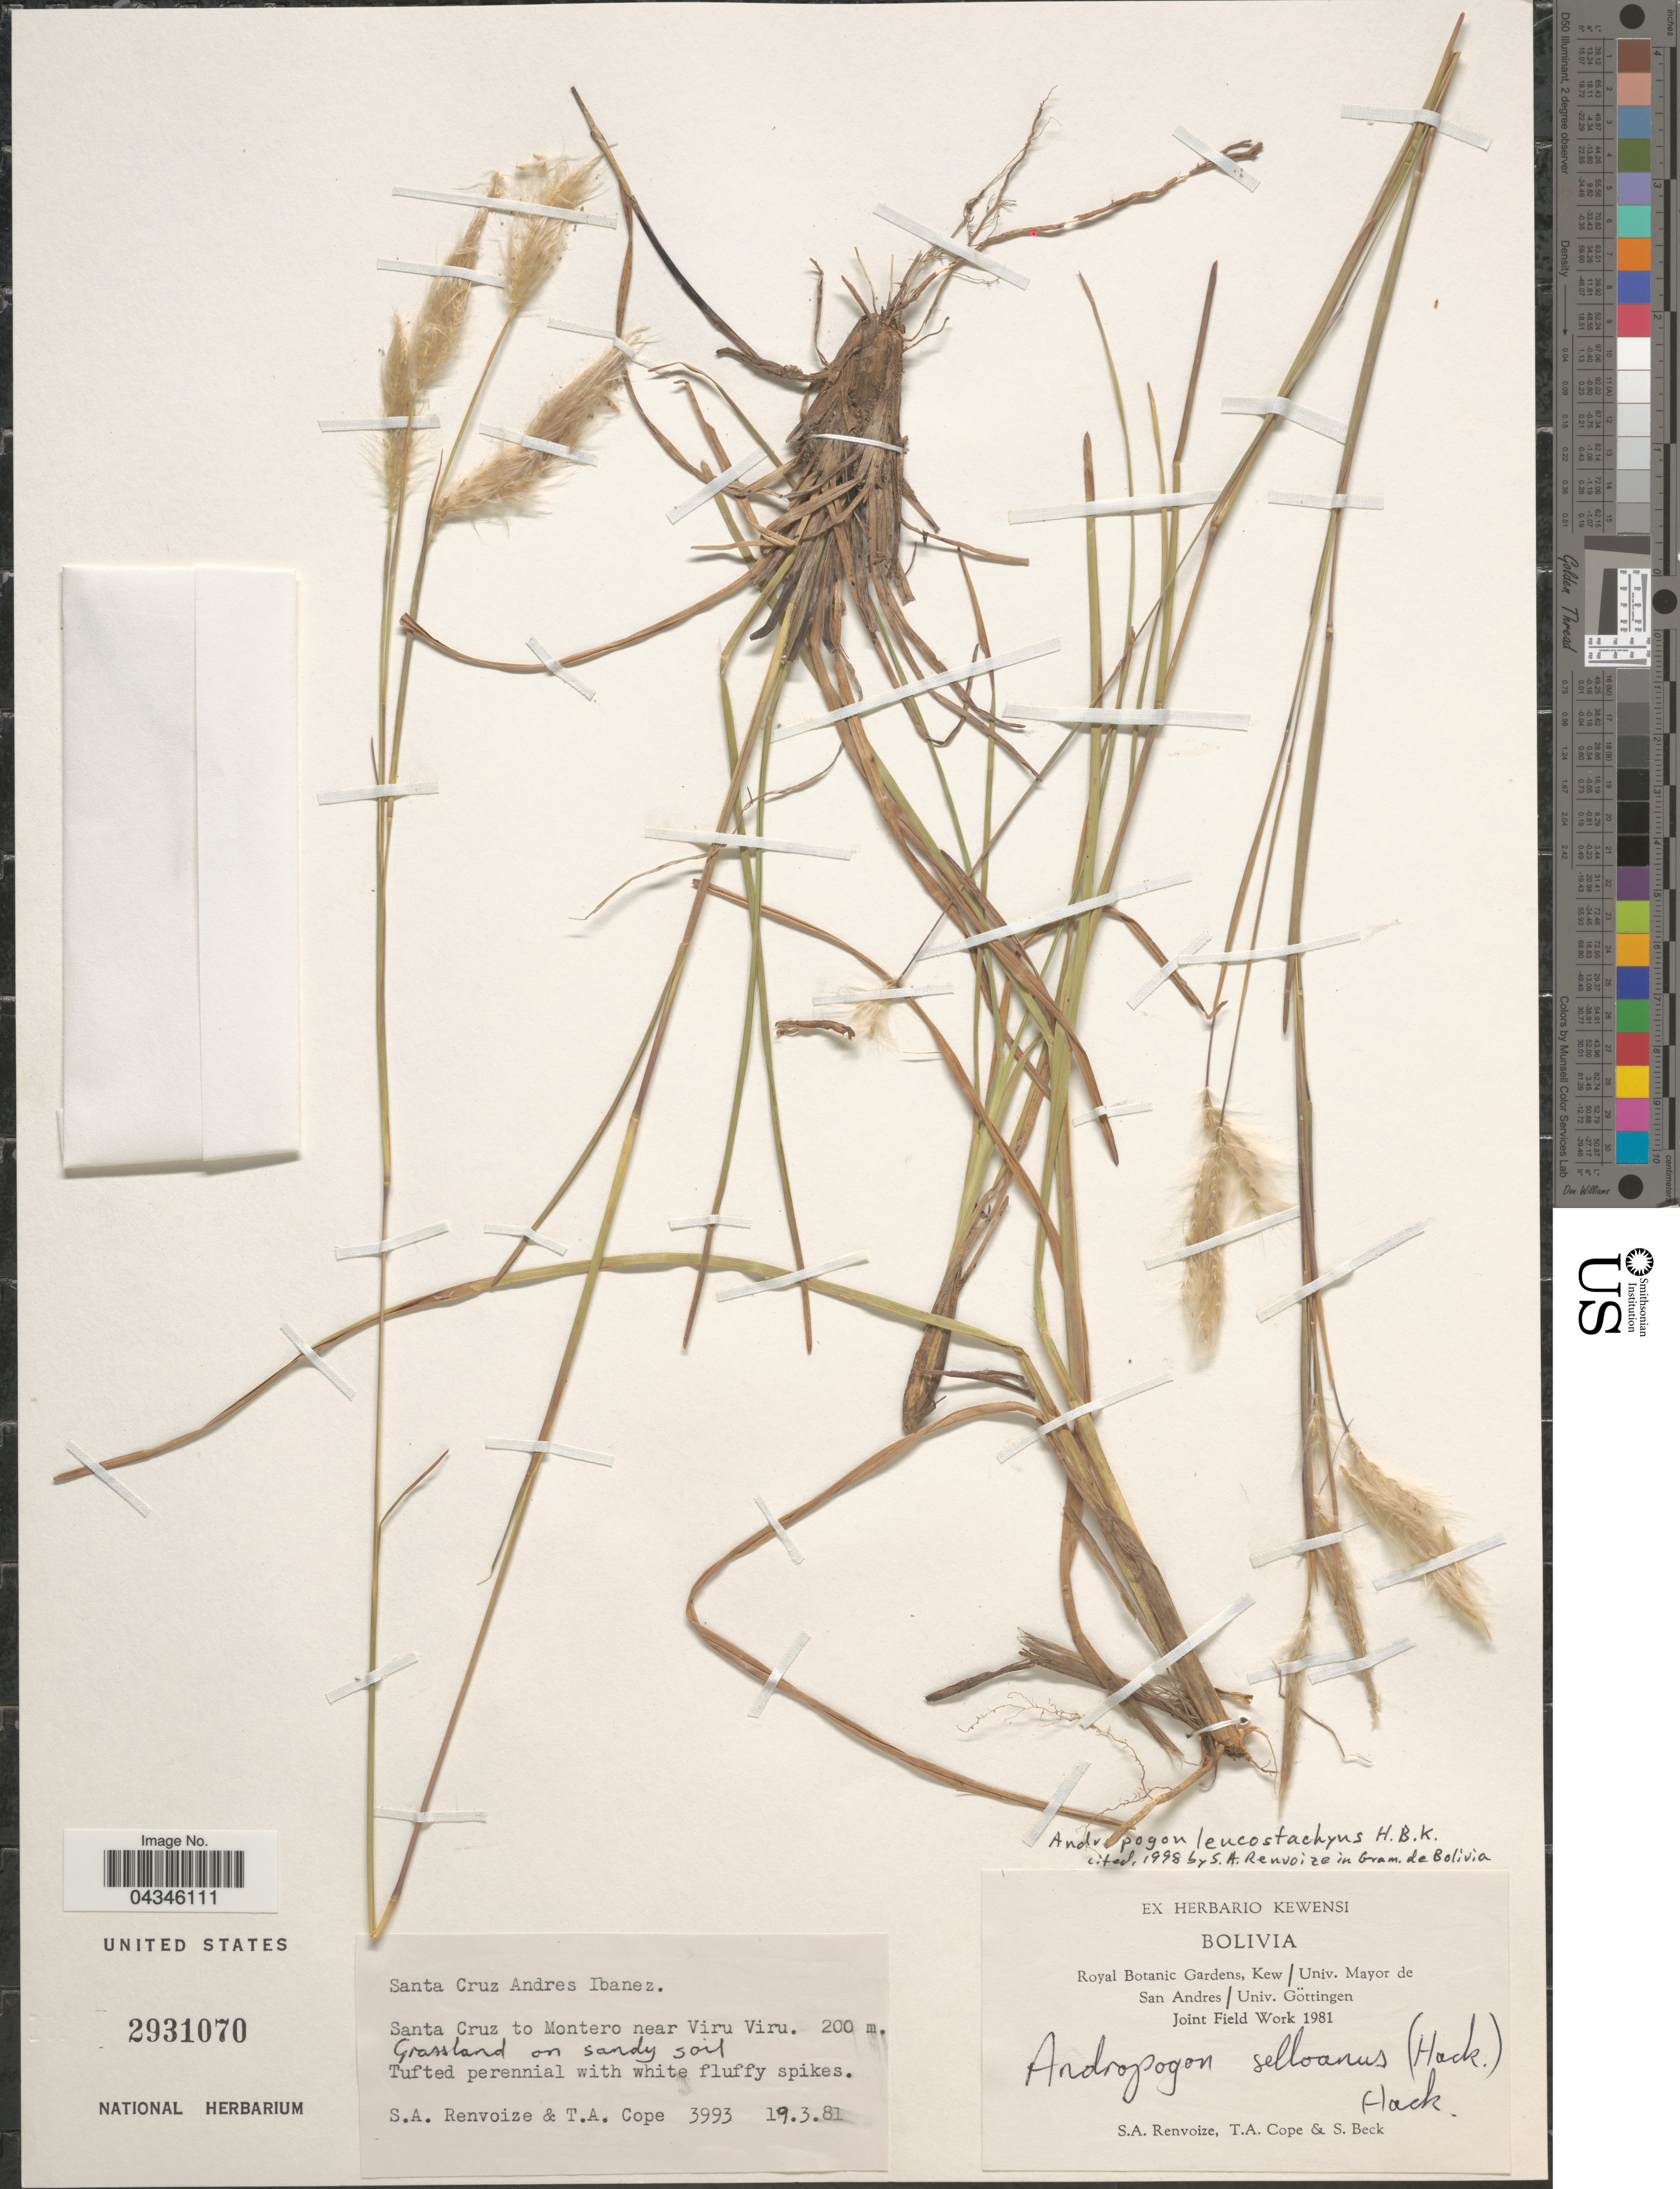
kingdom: Plantae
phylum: Tracheophyta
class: Liliopsida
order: Poales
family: Poaceae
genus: Andropogon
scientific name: Andropogon leucostachyus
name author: Kunth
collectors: S. A. Renvoize, T. A. Cope & S. G. Beck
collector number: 3993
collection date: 1981-03-19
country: Bolivia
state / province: Santa Cruz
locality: Santa Cruz Andres Ibanez. Santa Cruz to Montero near Viru Viru.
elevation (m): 200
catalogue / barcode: US 2931070